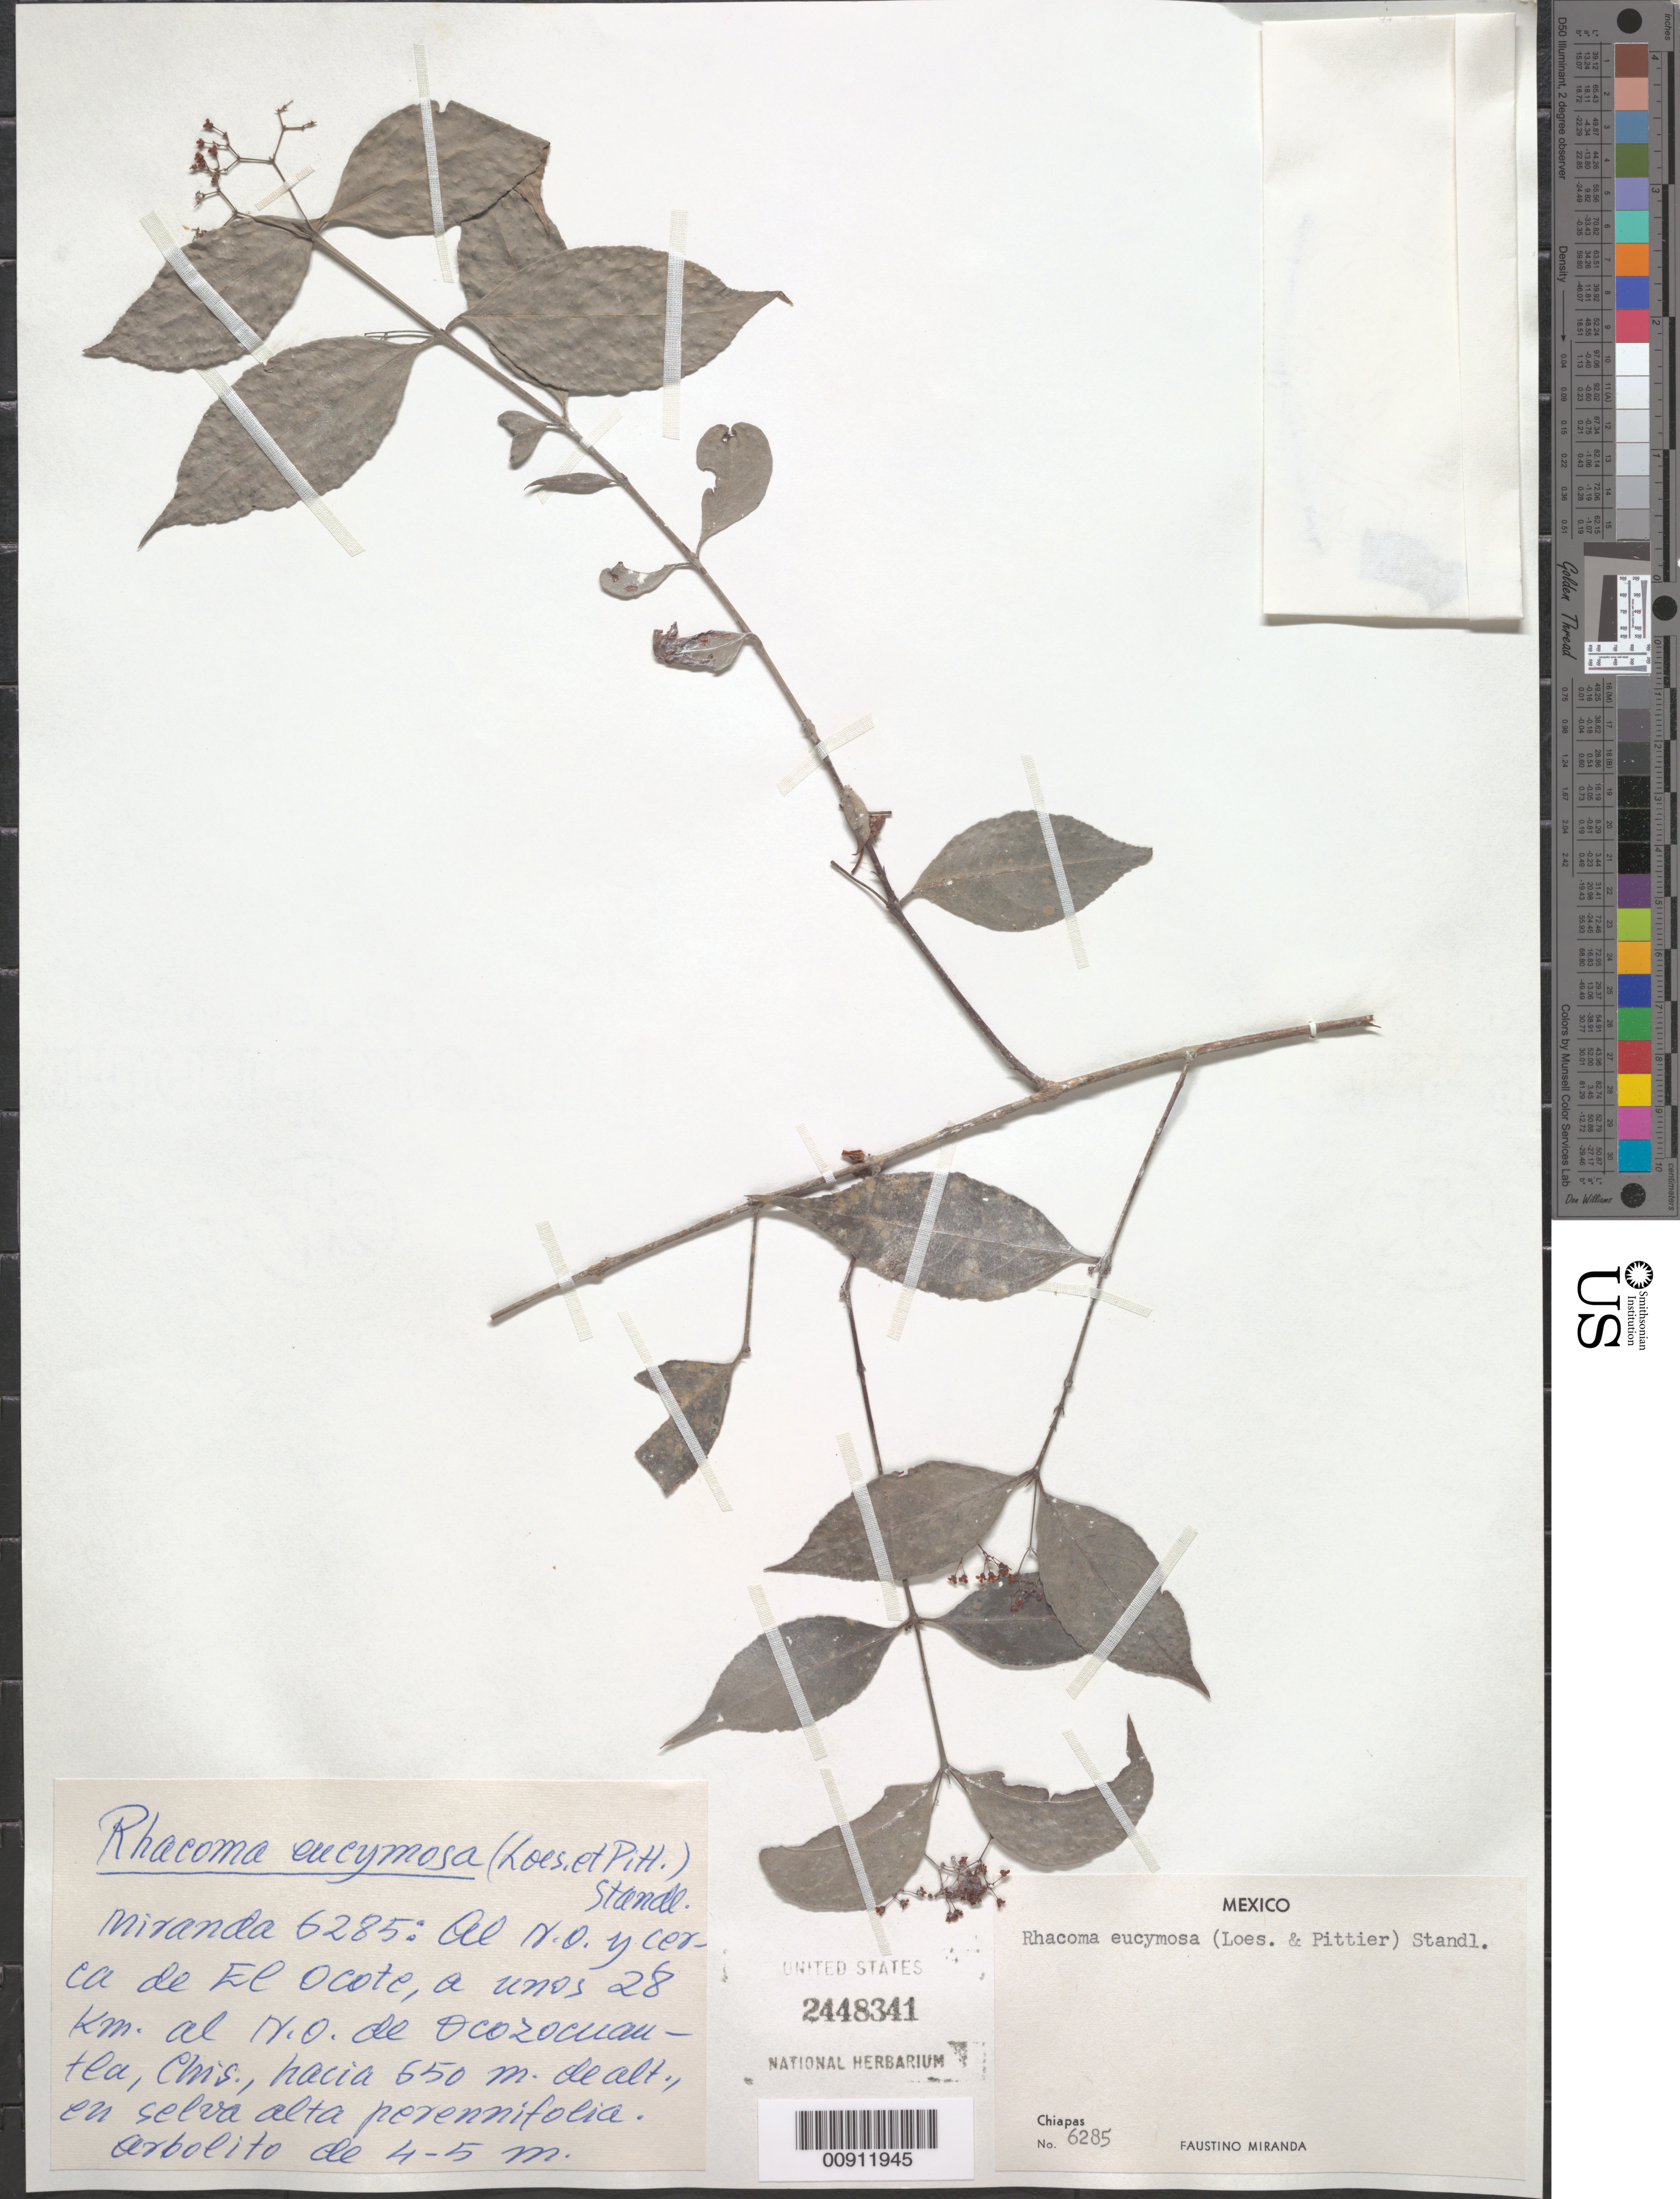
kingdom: Plantae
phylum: Tracheophyta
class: Magnoliopsida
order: Celastrales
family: Celastraceae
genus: Crossopetalum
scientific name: Crossopetalum parviflorum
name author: L.O. Williams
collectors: Miranda G., F.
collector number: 6285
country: Mexico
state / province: Chiapas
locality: Al N.O. y cerca de El Ocote, a unos 28 km. al N.O. de Ocozocuautla, Chiapas.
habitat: En selva alta perennifolia.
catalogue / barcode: US 2448341